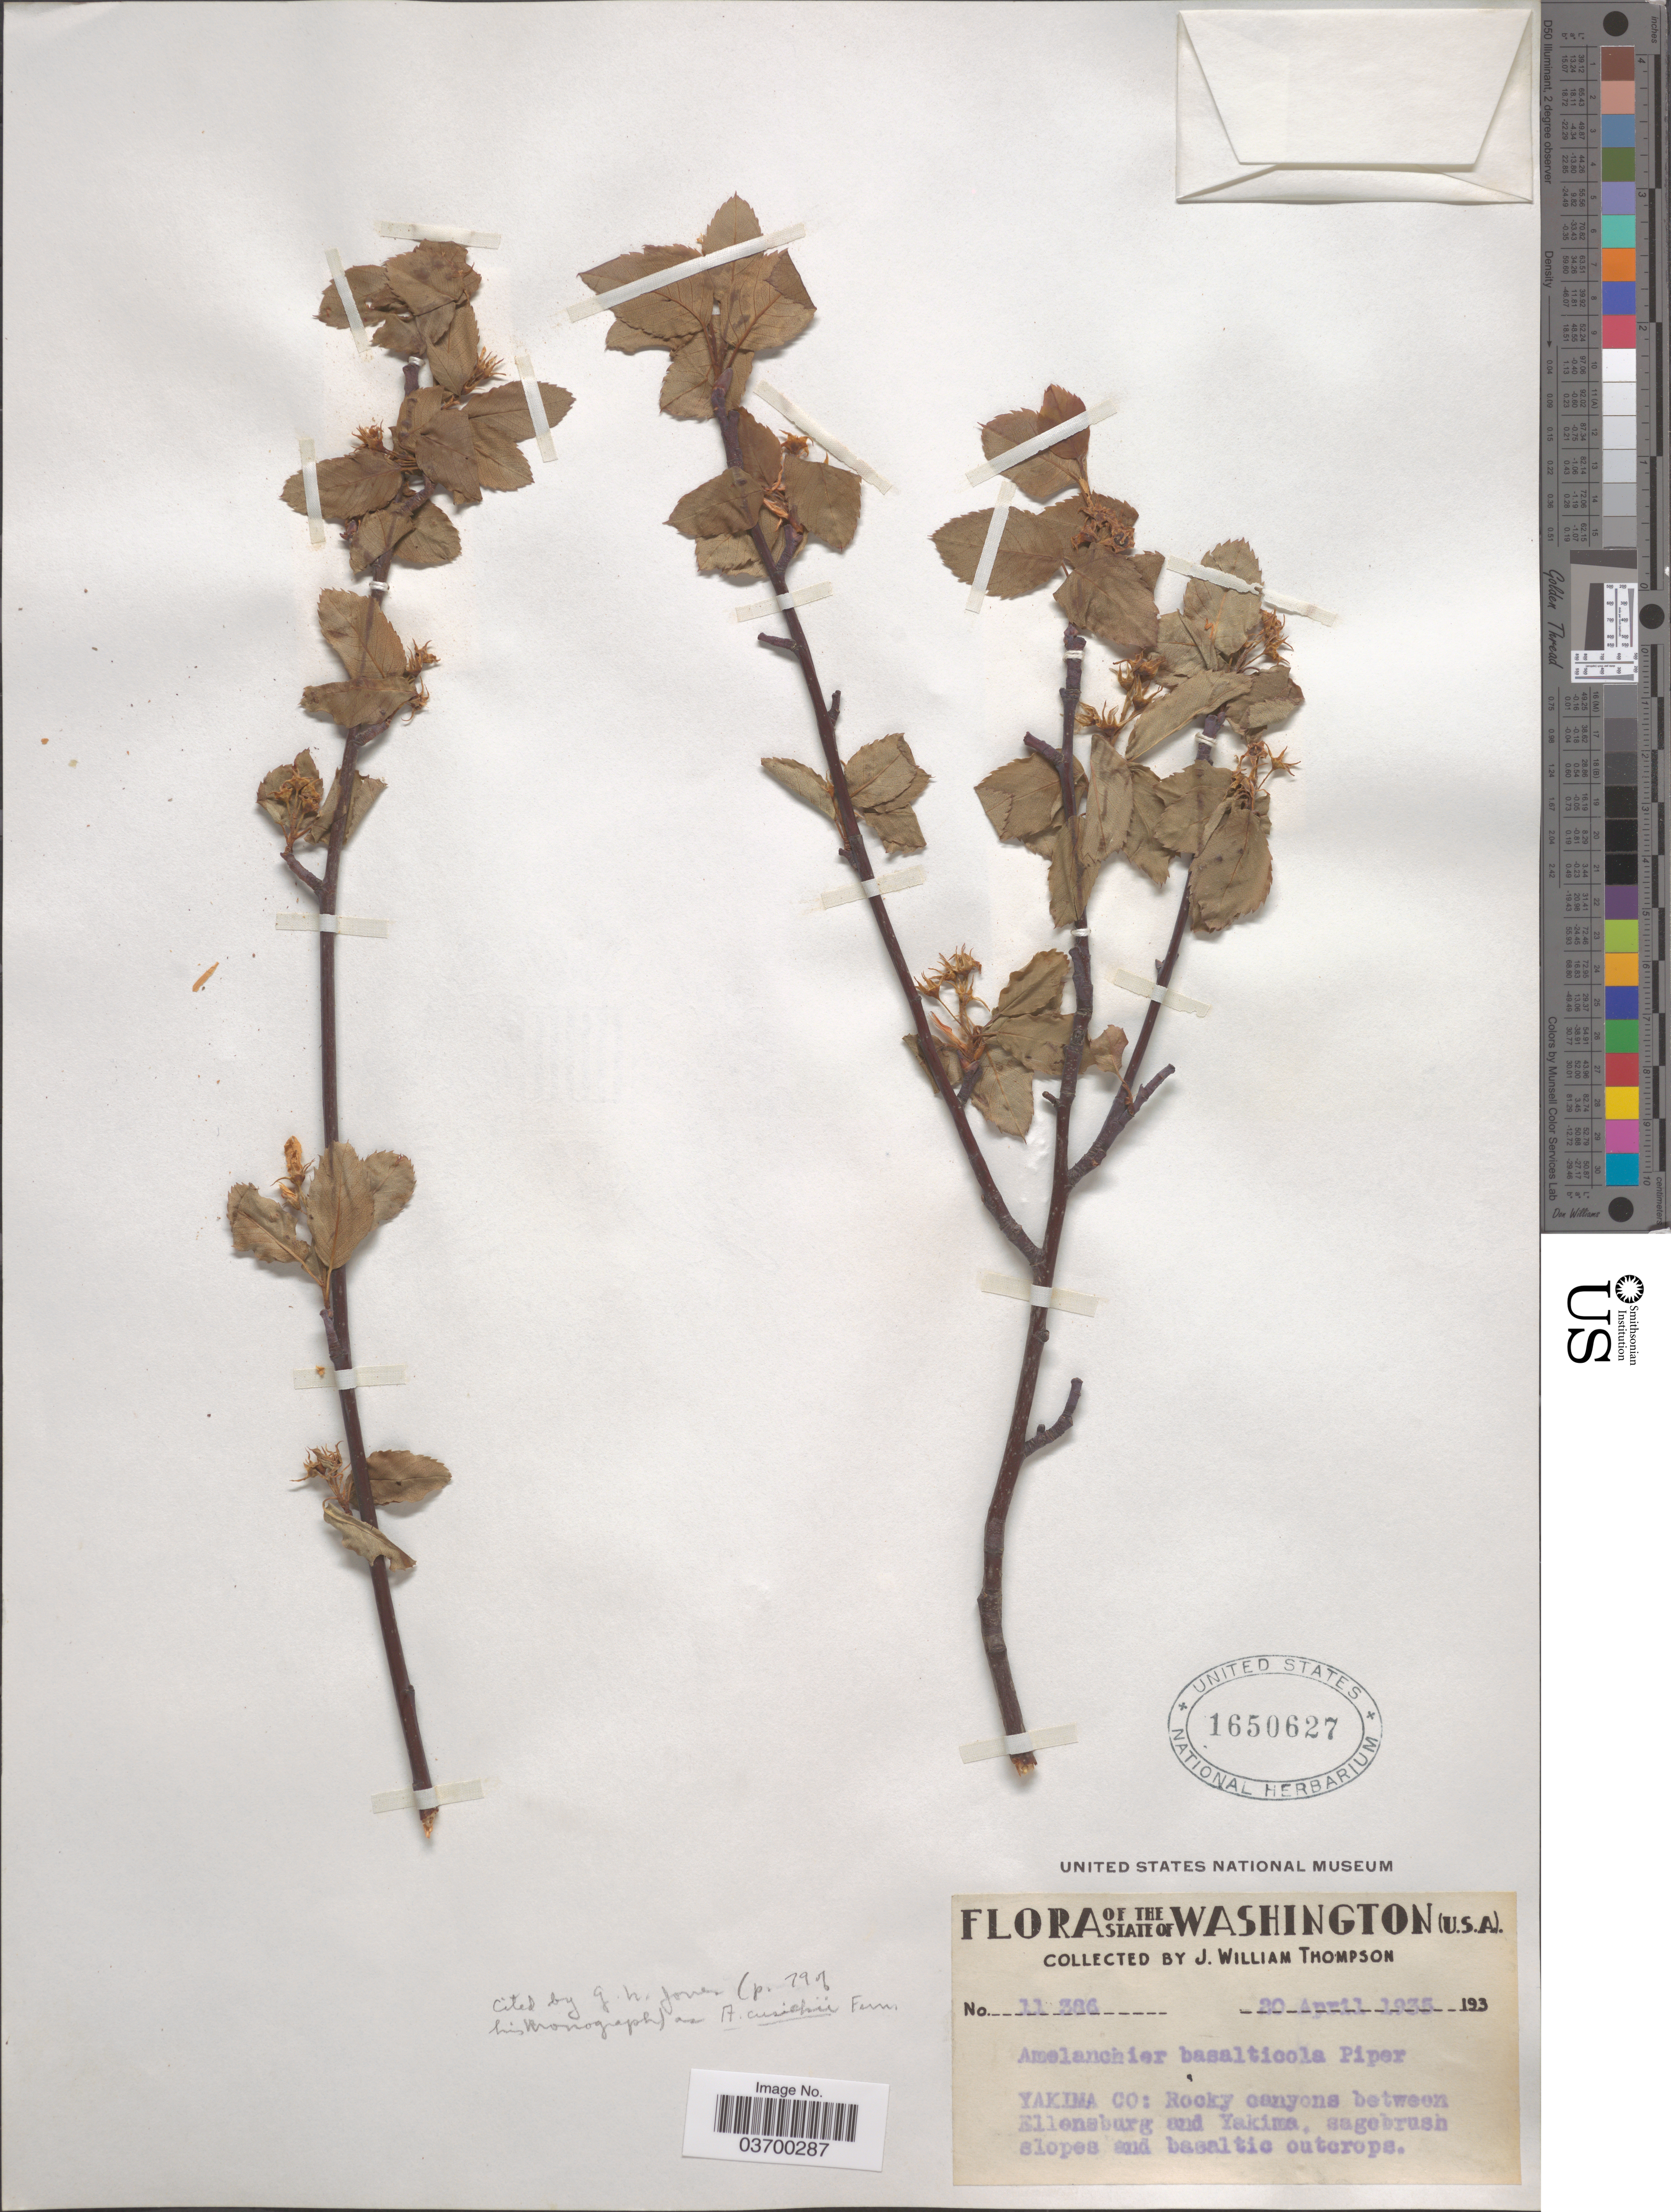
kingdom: Plantae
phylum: Tracheophyta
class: Magnoliopsida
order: Rosales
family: Rosaceae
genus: Amelanchier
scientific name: Amelanchier basalticola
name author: Piper in Piper & Beattie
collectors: J. W. Thompson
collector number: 11386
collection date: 1935-04-20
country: United States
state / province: Washington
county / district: Yakima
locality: Yakima Co: Rocky canyons between Ellensburg and Yakima.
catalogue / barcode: US 1650627